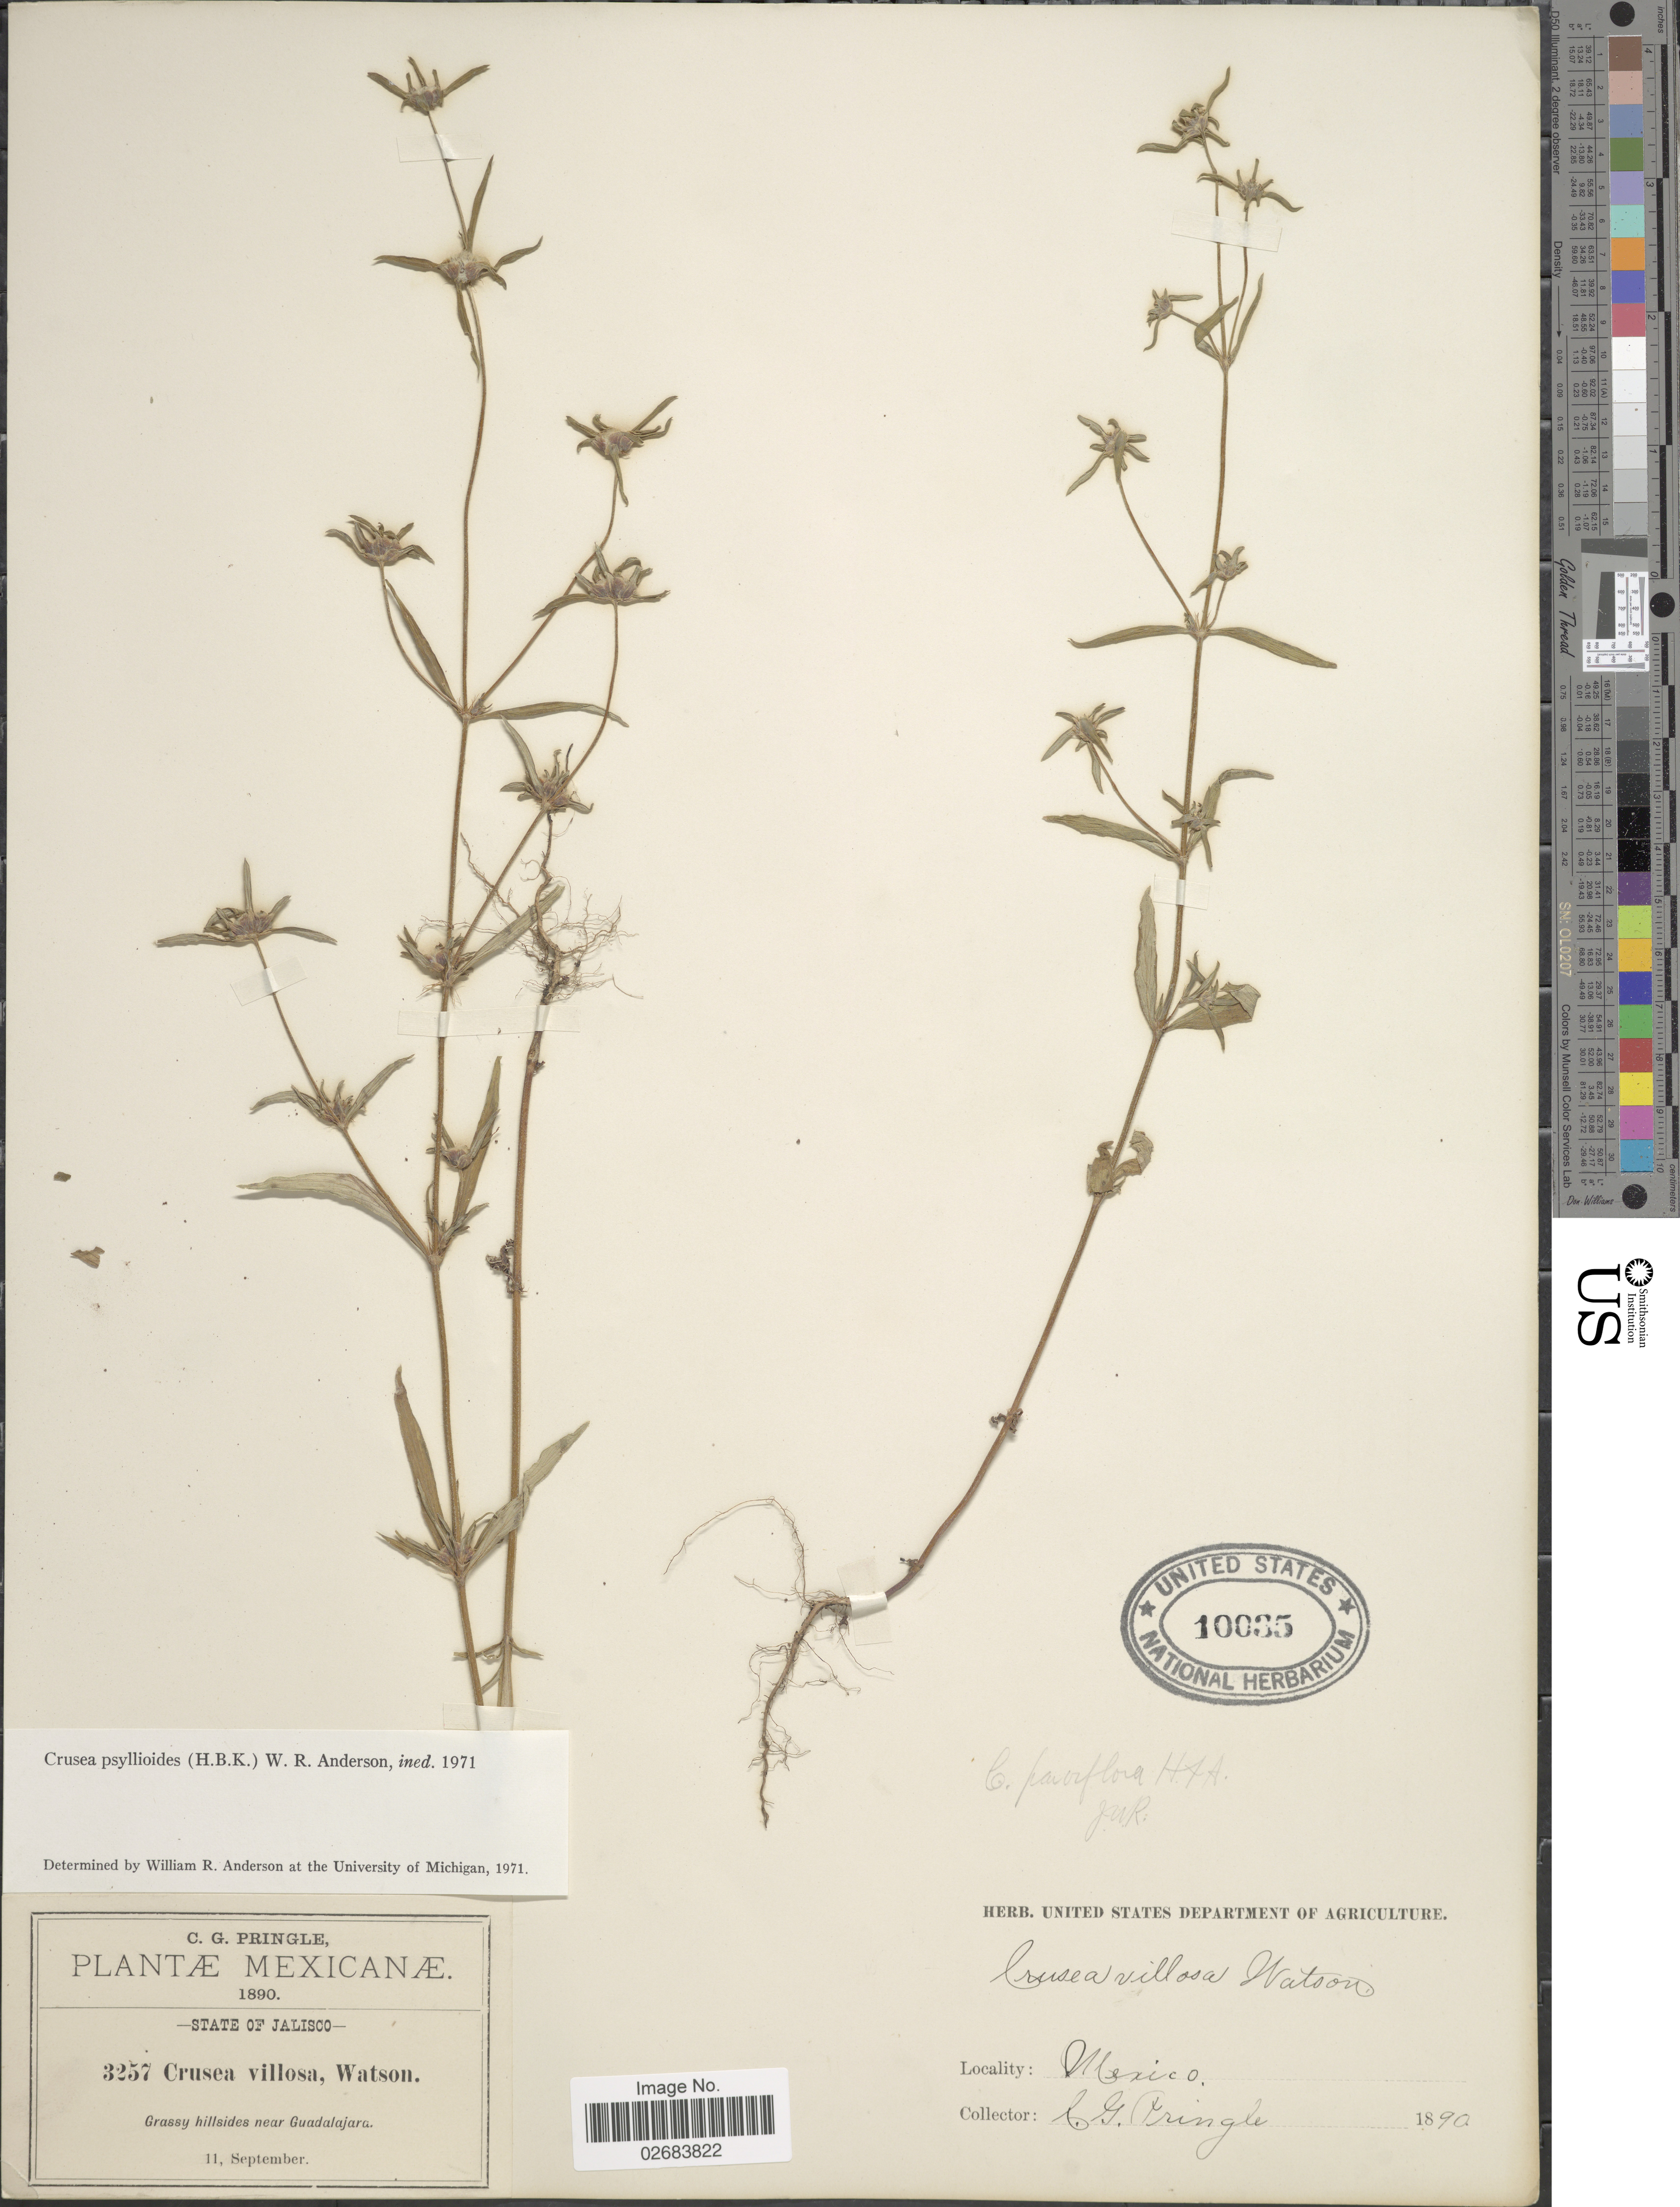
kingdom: Plantae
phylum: Tracheophyta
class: Magnoliopsida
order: Gentianales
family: Rubiaceae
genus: Crusea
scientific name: Crusea psyllioides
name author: (Kunth) W.R. Anderson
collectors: C. G. Pringle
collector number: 3257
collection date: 1890-09-11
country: Mexico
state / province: Jalisco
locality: Mexicanae, Grassy hillsides near Guadalajara.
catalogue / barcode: US 10035